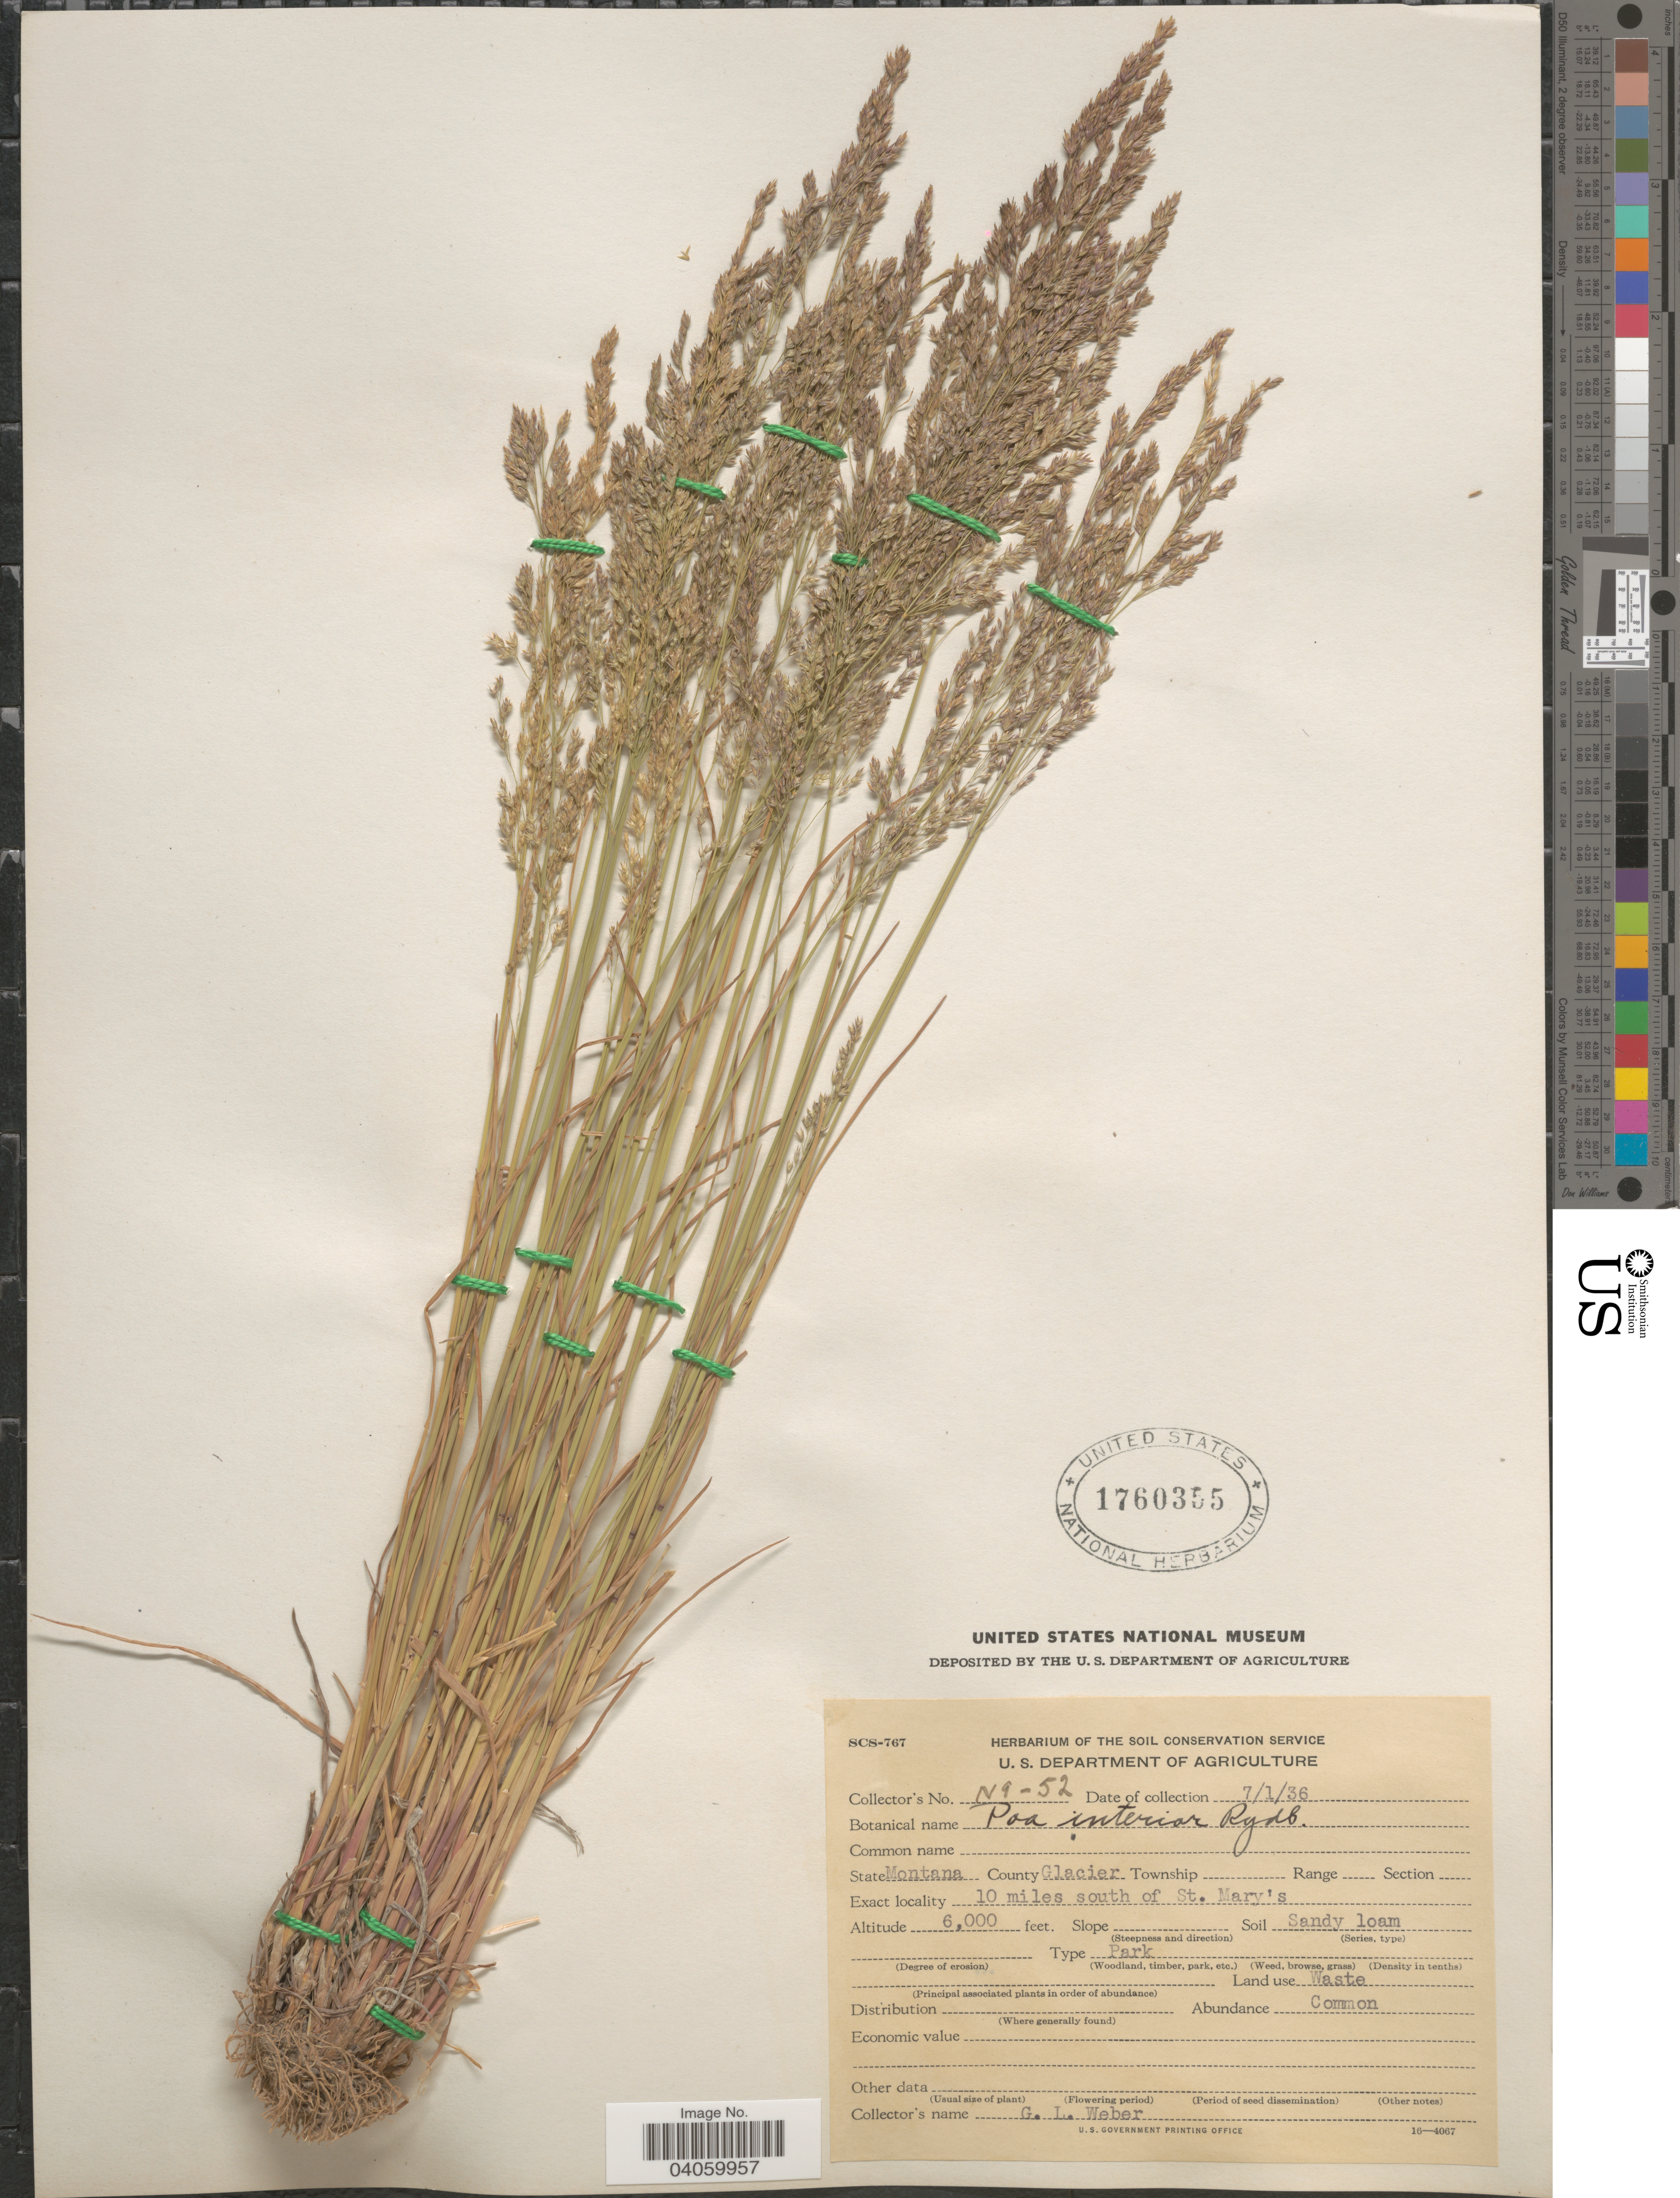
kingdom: Plantae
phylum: Tracheophyta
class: Liliopsida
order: Poales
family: Poaceae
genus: Poa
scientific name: Poa interior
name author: Rydb.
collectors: G. Weber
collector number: N9-52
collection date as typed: Transcribed d/m/y: 1/7/36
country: United States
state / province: Montana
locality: County Glacier. 10 miles south of St. Mary's.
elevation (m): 1829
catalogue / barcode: US 1760355